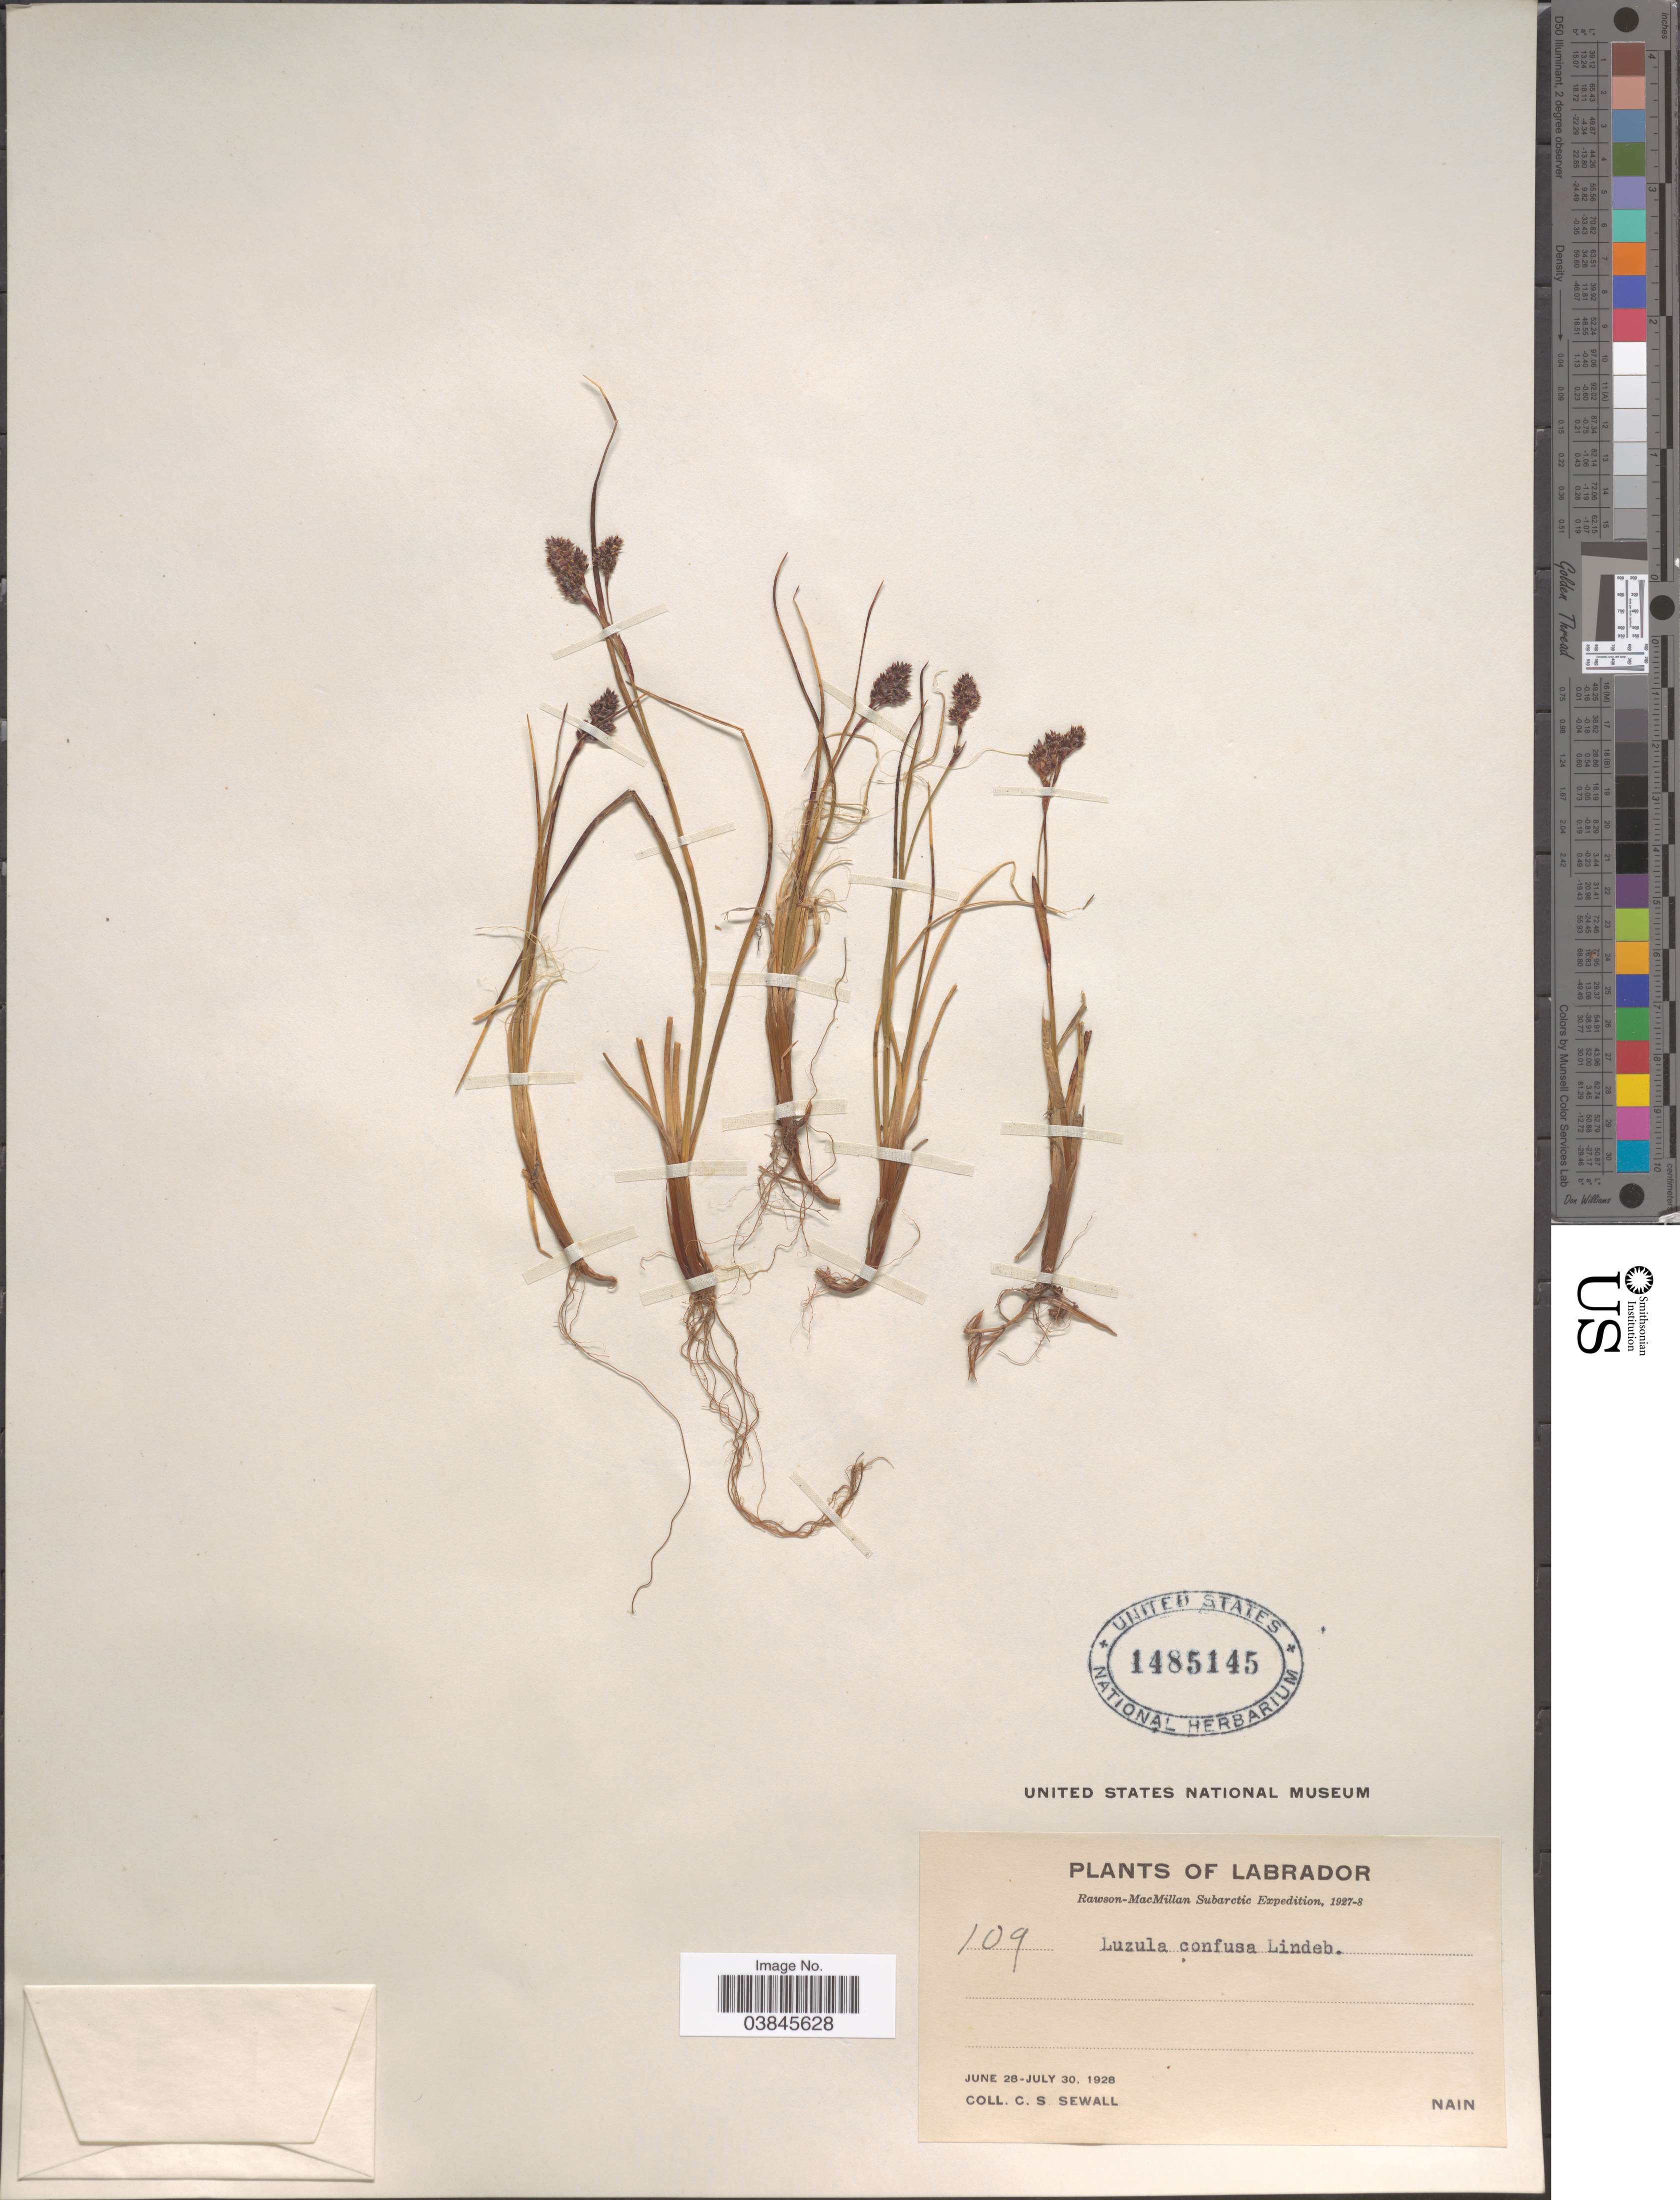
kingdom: Plantae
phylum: Tracheophyta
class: Liliopsida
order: Poales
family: Juncaceae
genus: Luzula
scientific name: Luzula confusa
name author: Lindeb.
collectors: C. Sewall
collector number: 109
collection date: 1928-06-28/1928-07-30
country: Canada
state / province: Newfoundland and Labrador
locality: Labrador. Rawson - Macmillan Subarctic. Nain.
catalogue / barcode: US 1485145